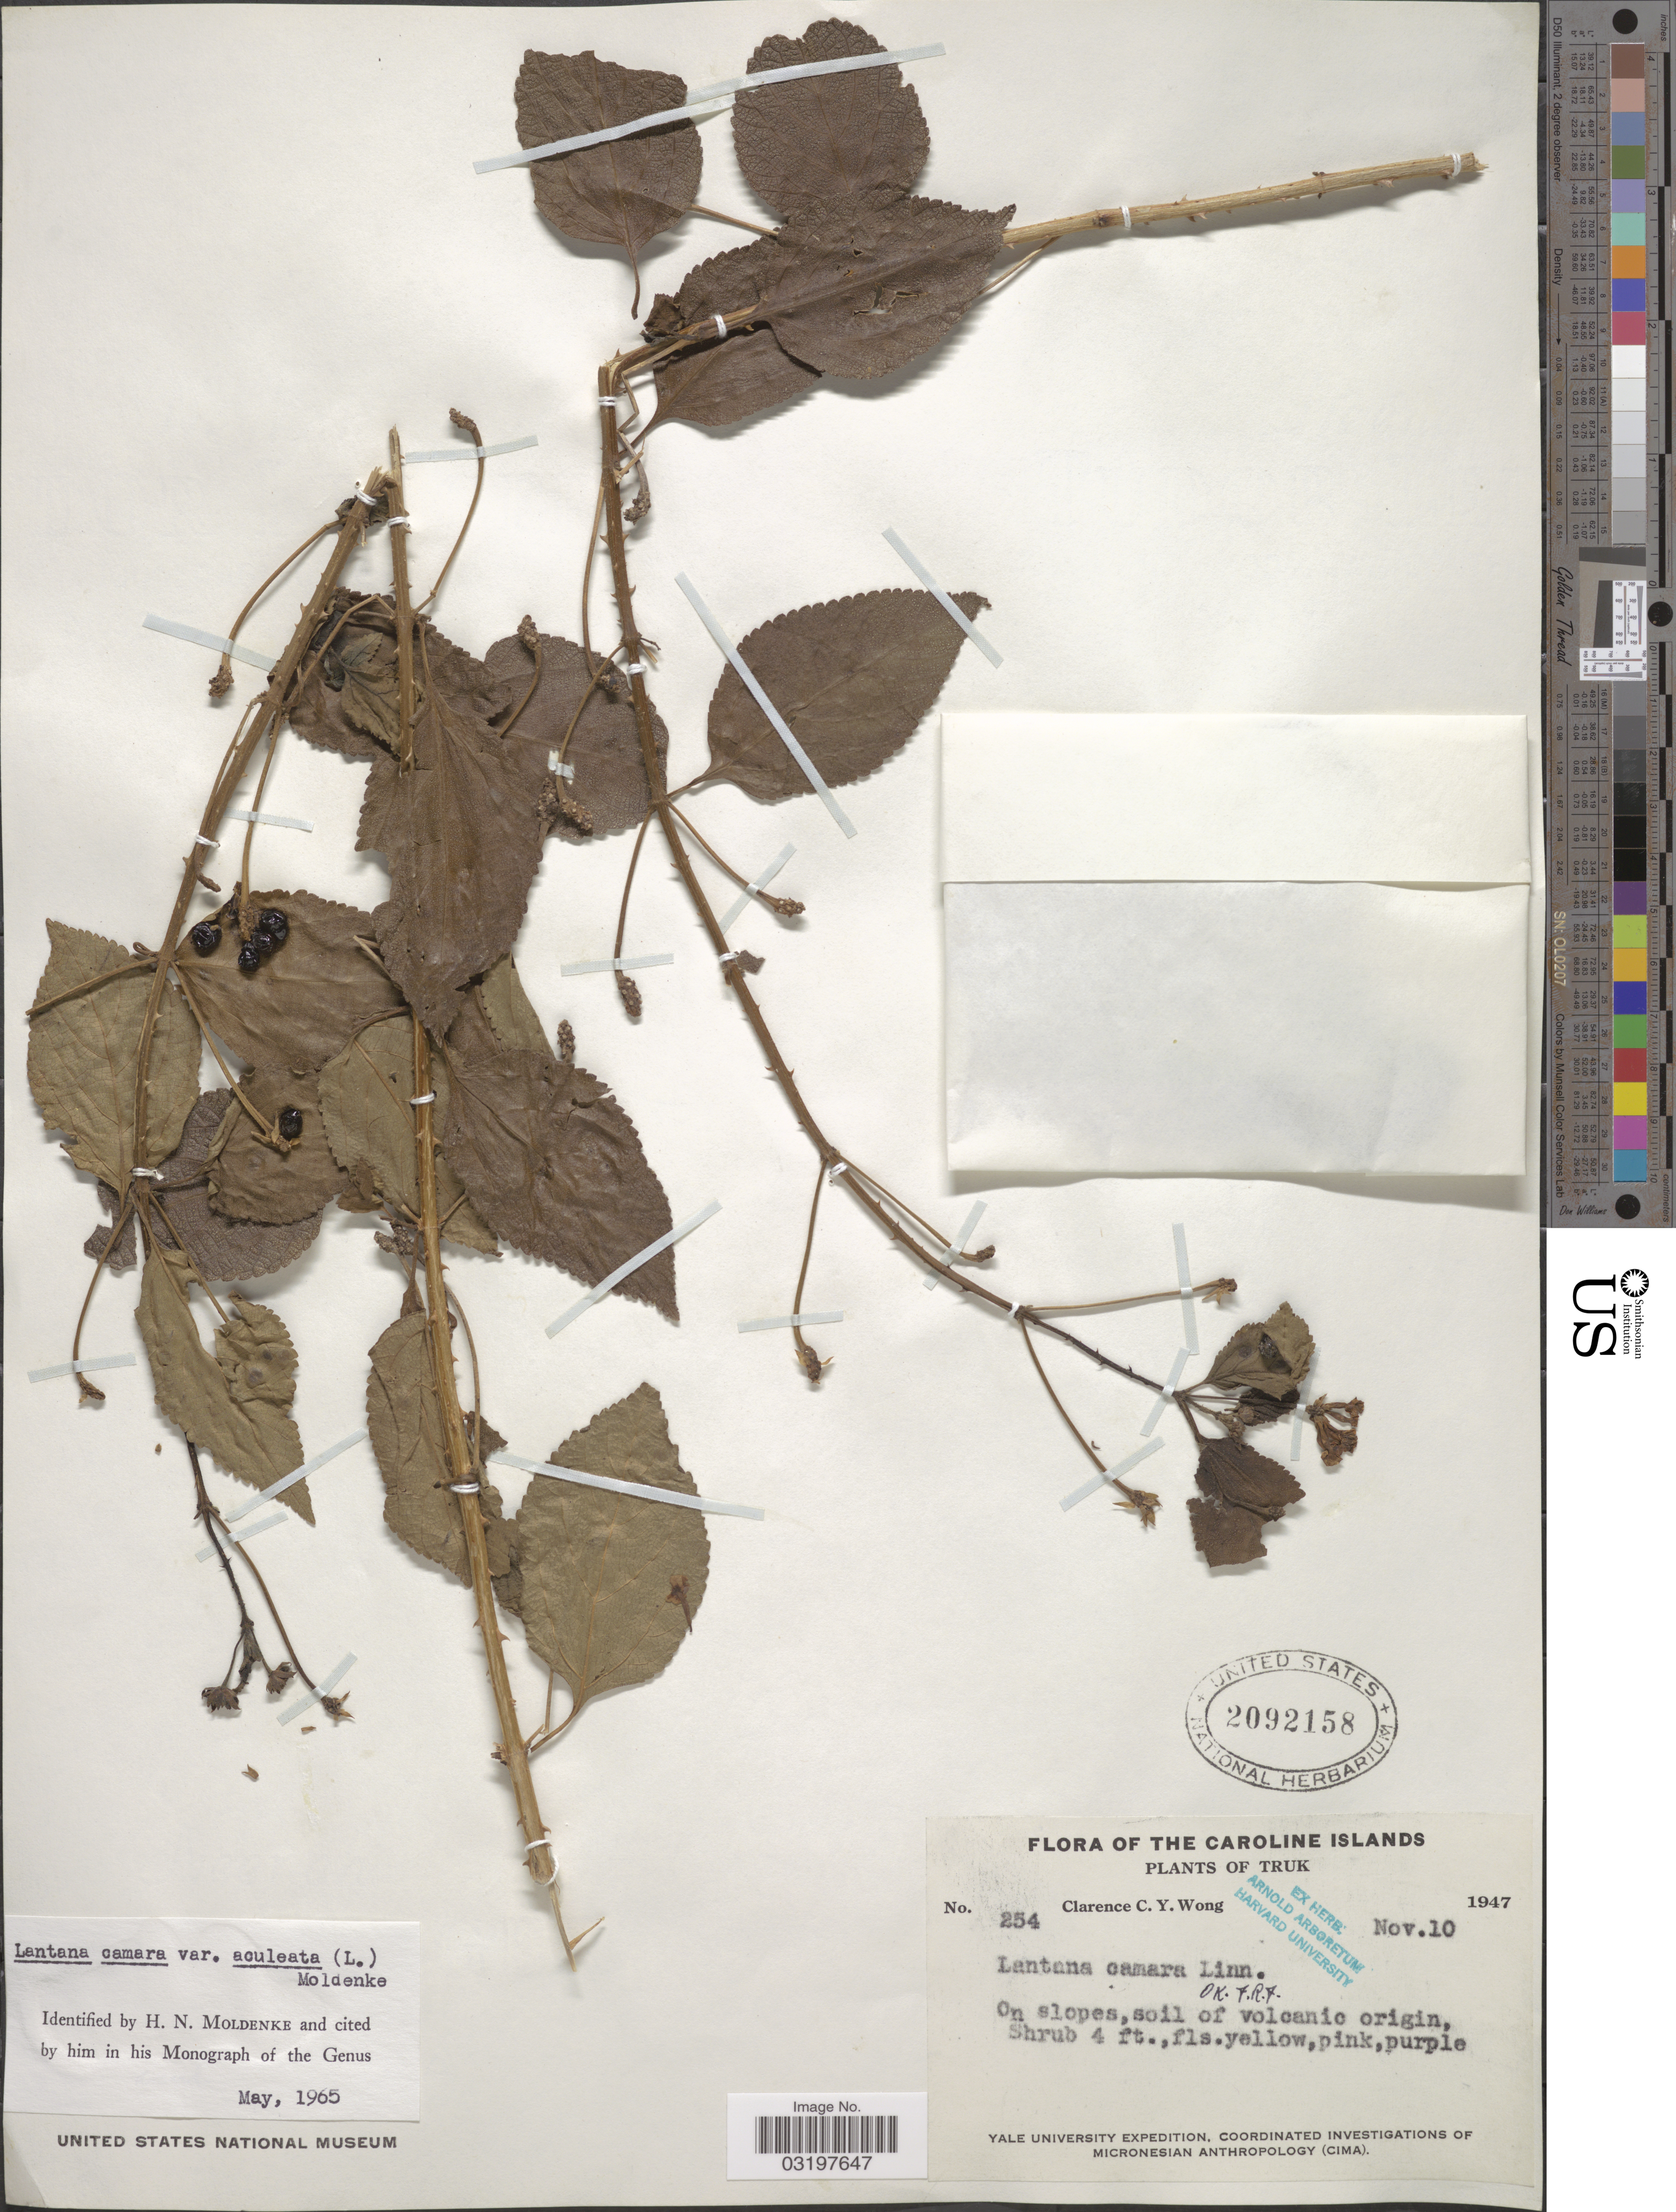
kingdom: Plantae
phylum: Tracheophyta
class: Magnoliopsida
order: Lamiales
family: Verbenaceae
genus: Lantana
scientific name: Lantana camara var. aculeata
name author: (L.) Moldenke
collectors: C. Y. C. Wong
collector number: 254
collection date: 1947-11-10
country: Micronesia, Federated States of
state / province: Truk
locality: The Caroline Islands.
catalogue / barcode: US 2092158